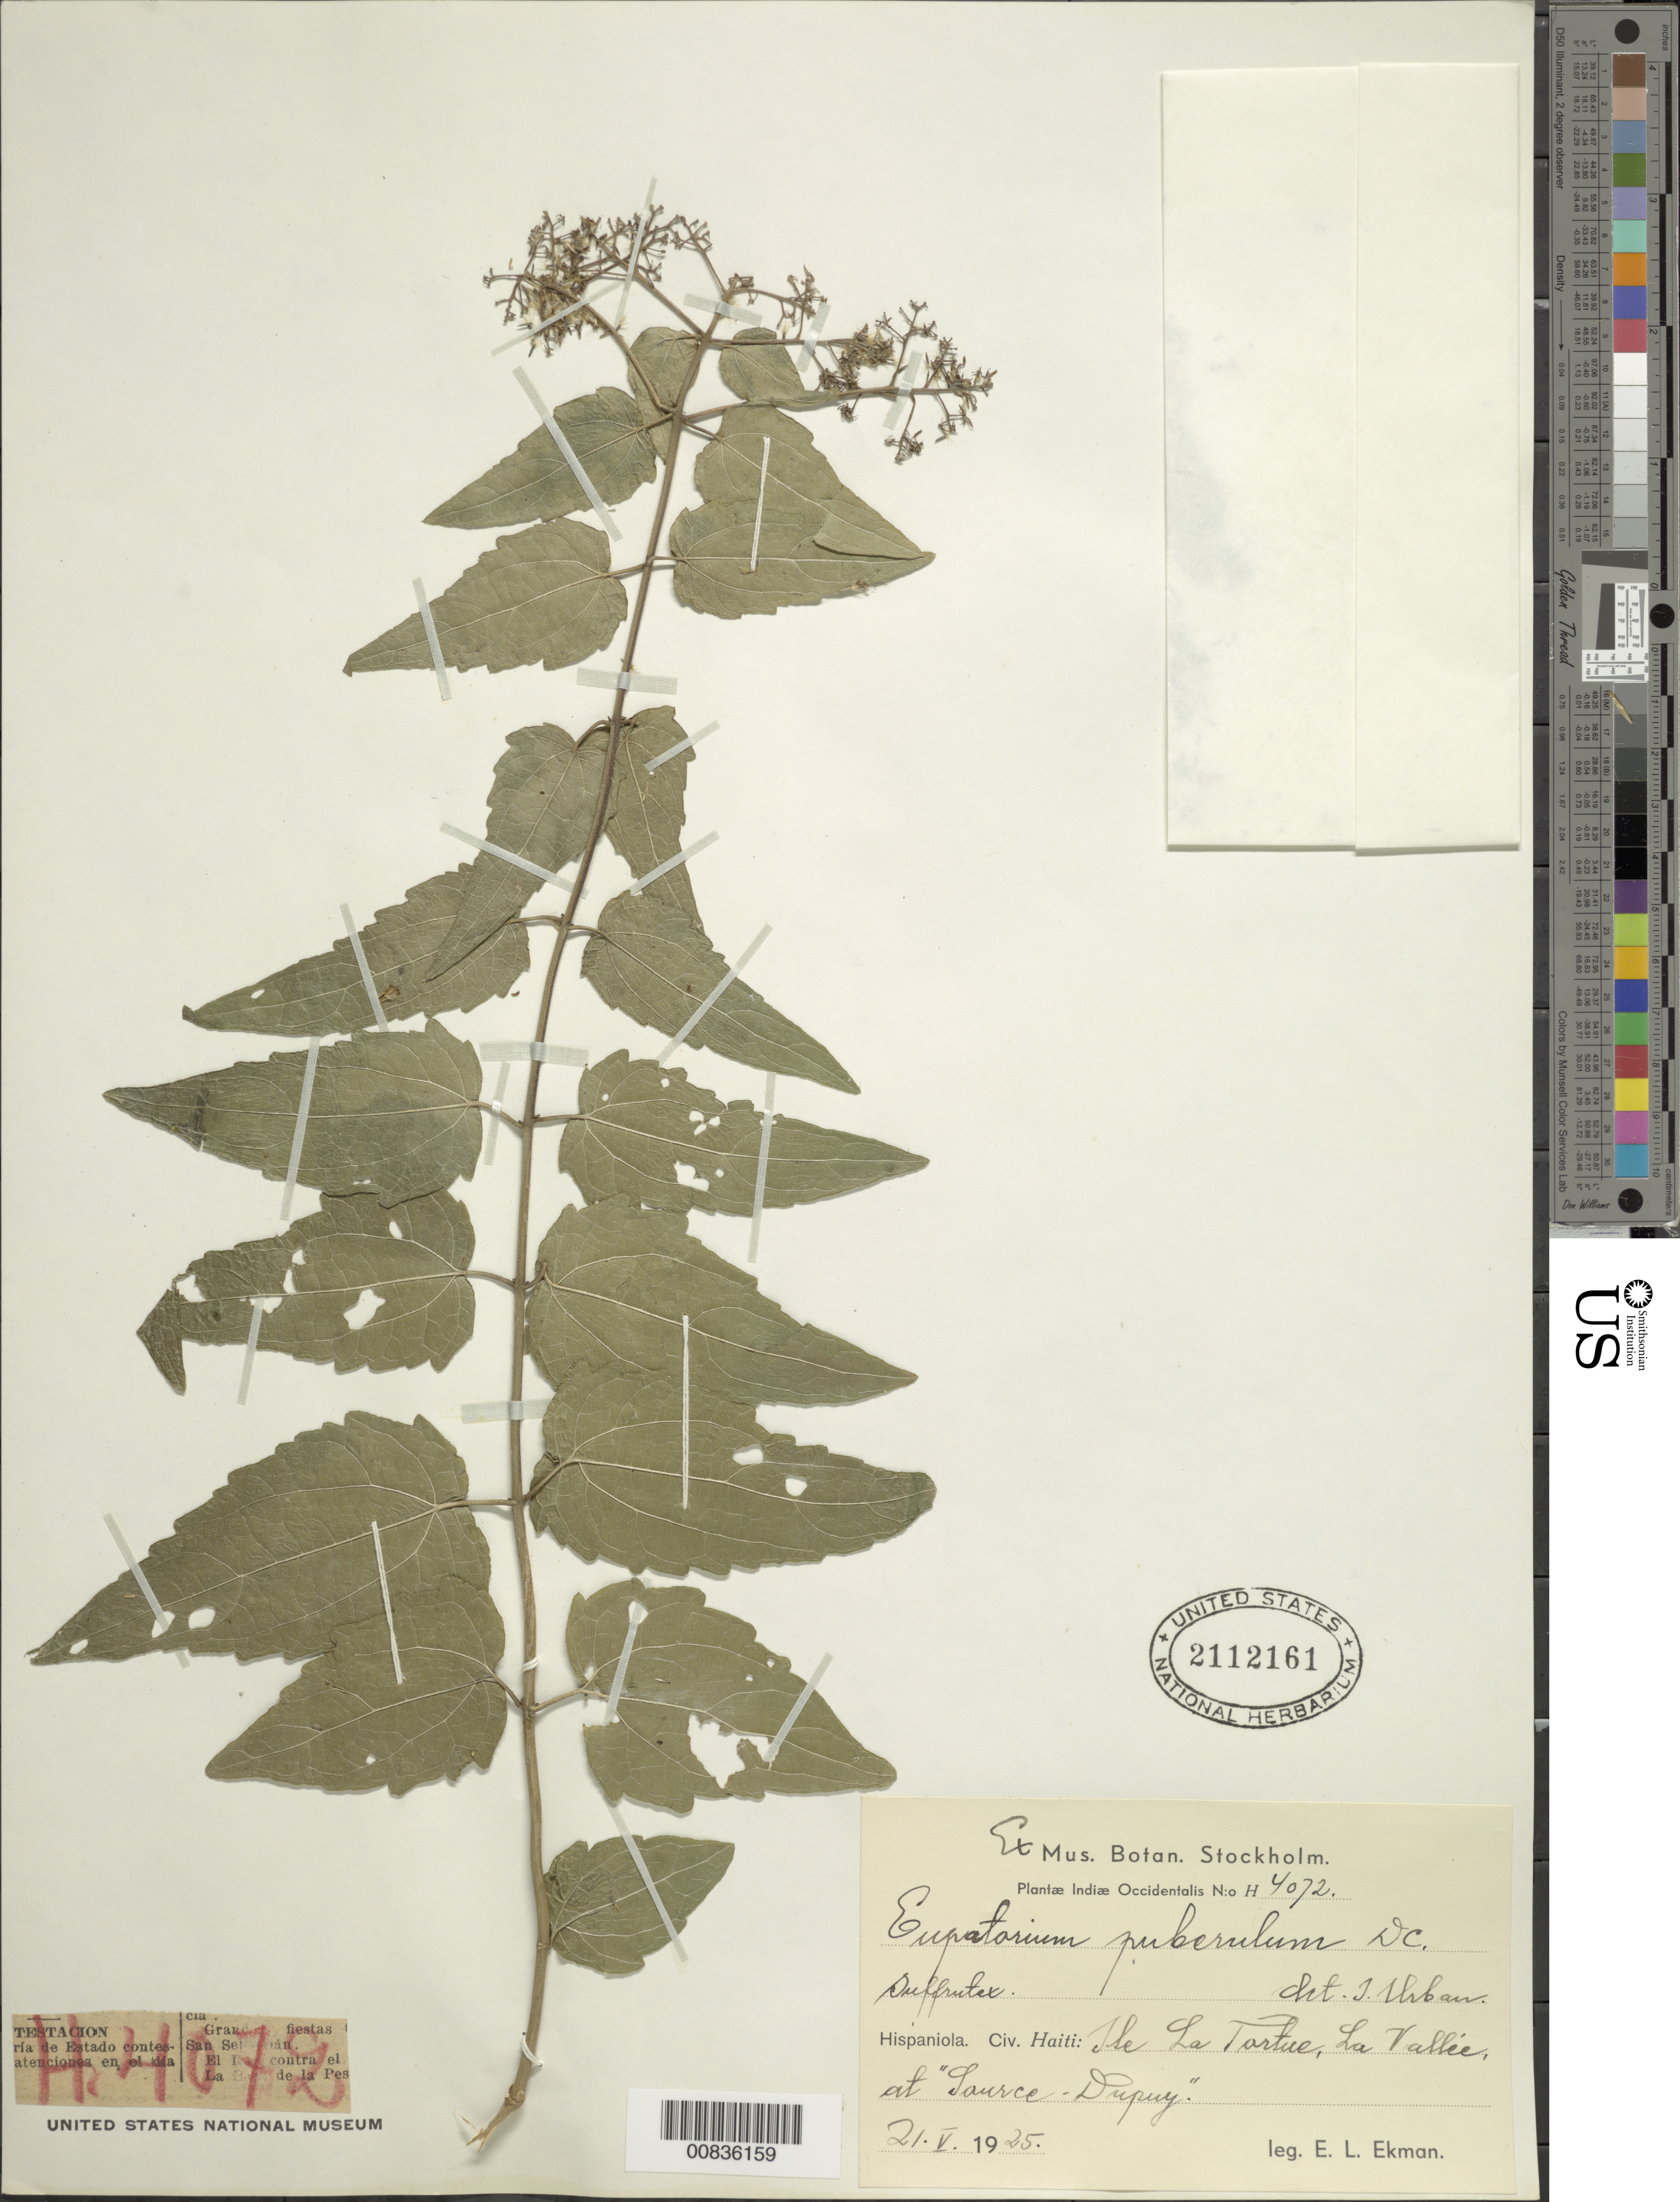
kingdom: Plantae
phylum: Tracheophyta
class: Magnoliopsida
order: Asterales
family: Asteraceae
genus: Koanophyllon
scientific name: Koanophyllon puberulum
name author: (DC.) R.M. King & H. Rob.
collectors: E. L. Ekman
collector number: H 4072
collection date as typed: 21 May 1925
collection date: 1925-05-21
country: Haiti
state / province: Nord-Ouest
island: Île de la Tortue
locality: La Vallée at "Source-Dupuey"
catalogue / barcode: US 2112161